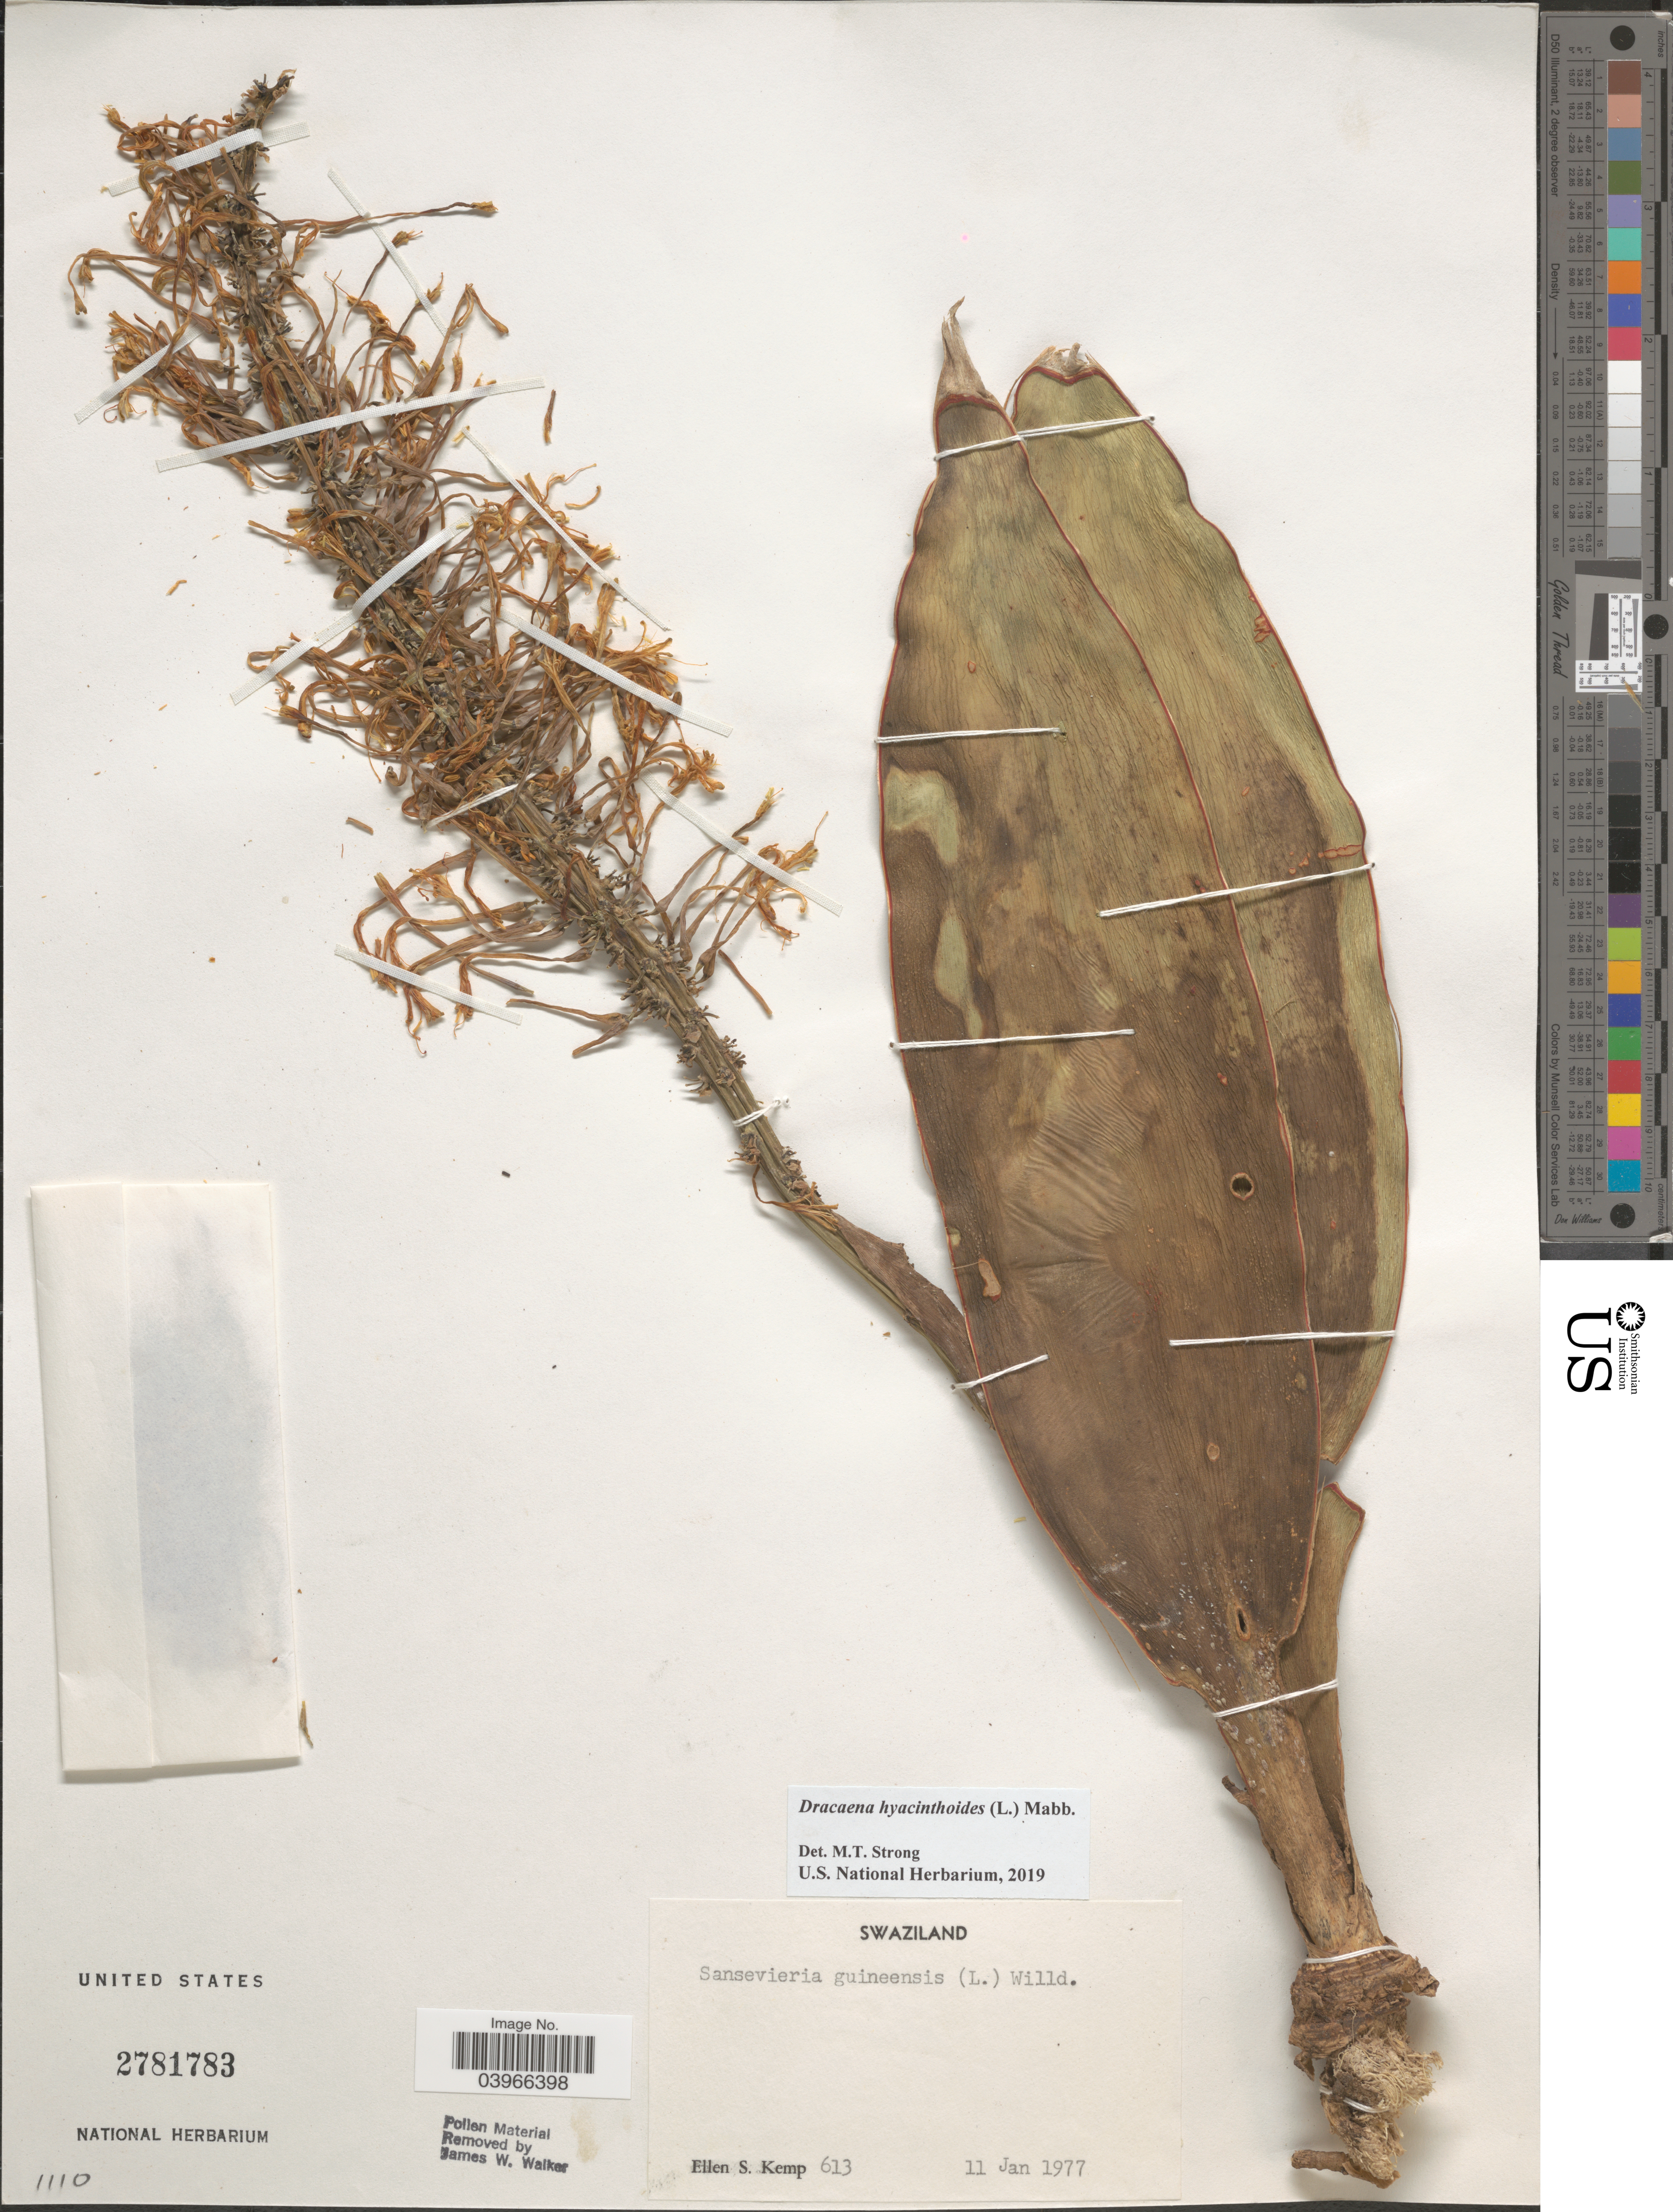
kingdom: Plantae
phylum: Tracheophyta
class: Liliopsida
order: Asparagales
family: Asparagaceae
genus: Dracaena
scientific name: Dracaena hyacinthoides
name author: (L.) Mabb.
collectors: E. S. Kemp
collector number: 613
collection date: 1977-01-11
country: Eswatini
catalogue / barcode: US 2781783